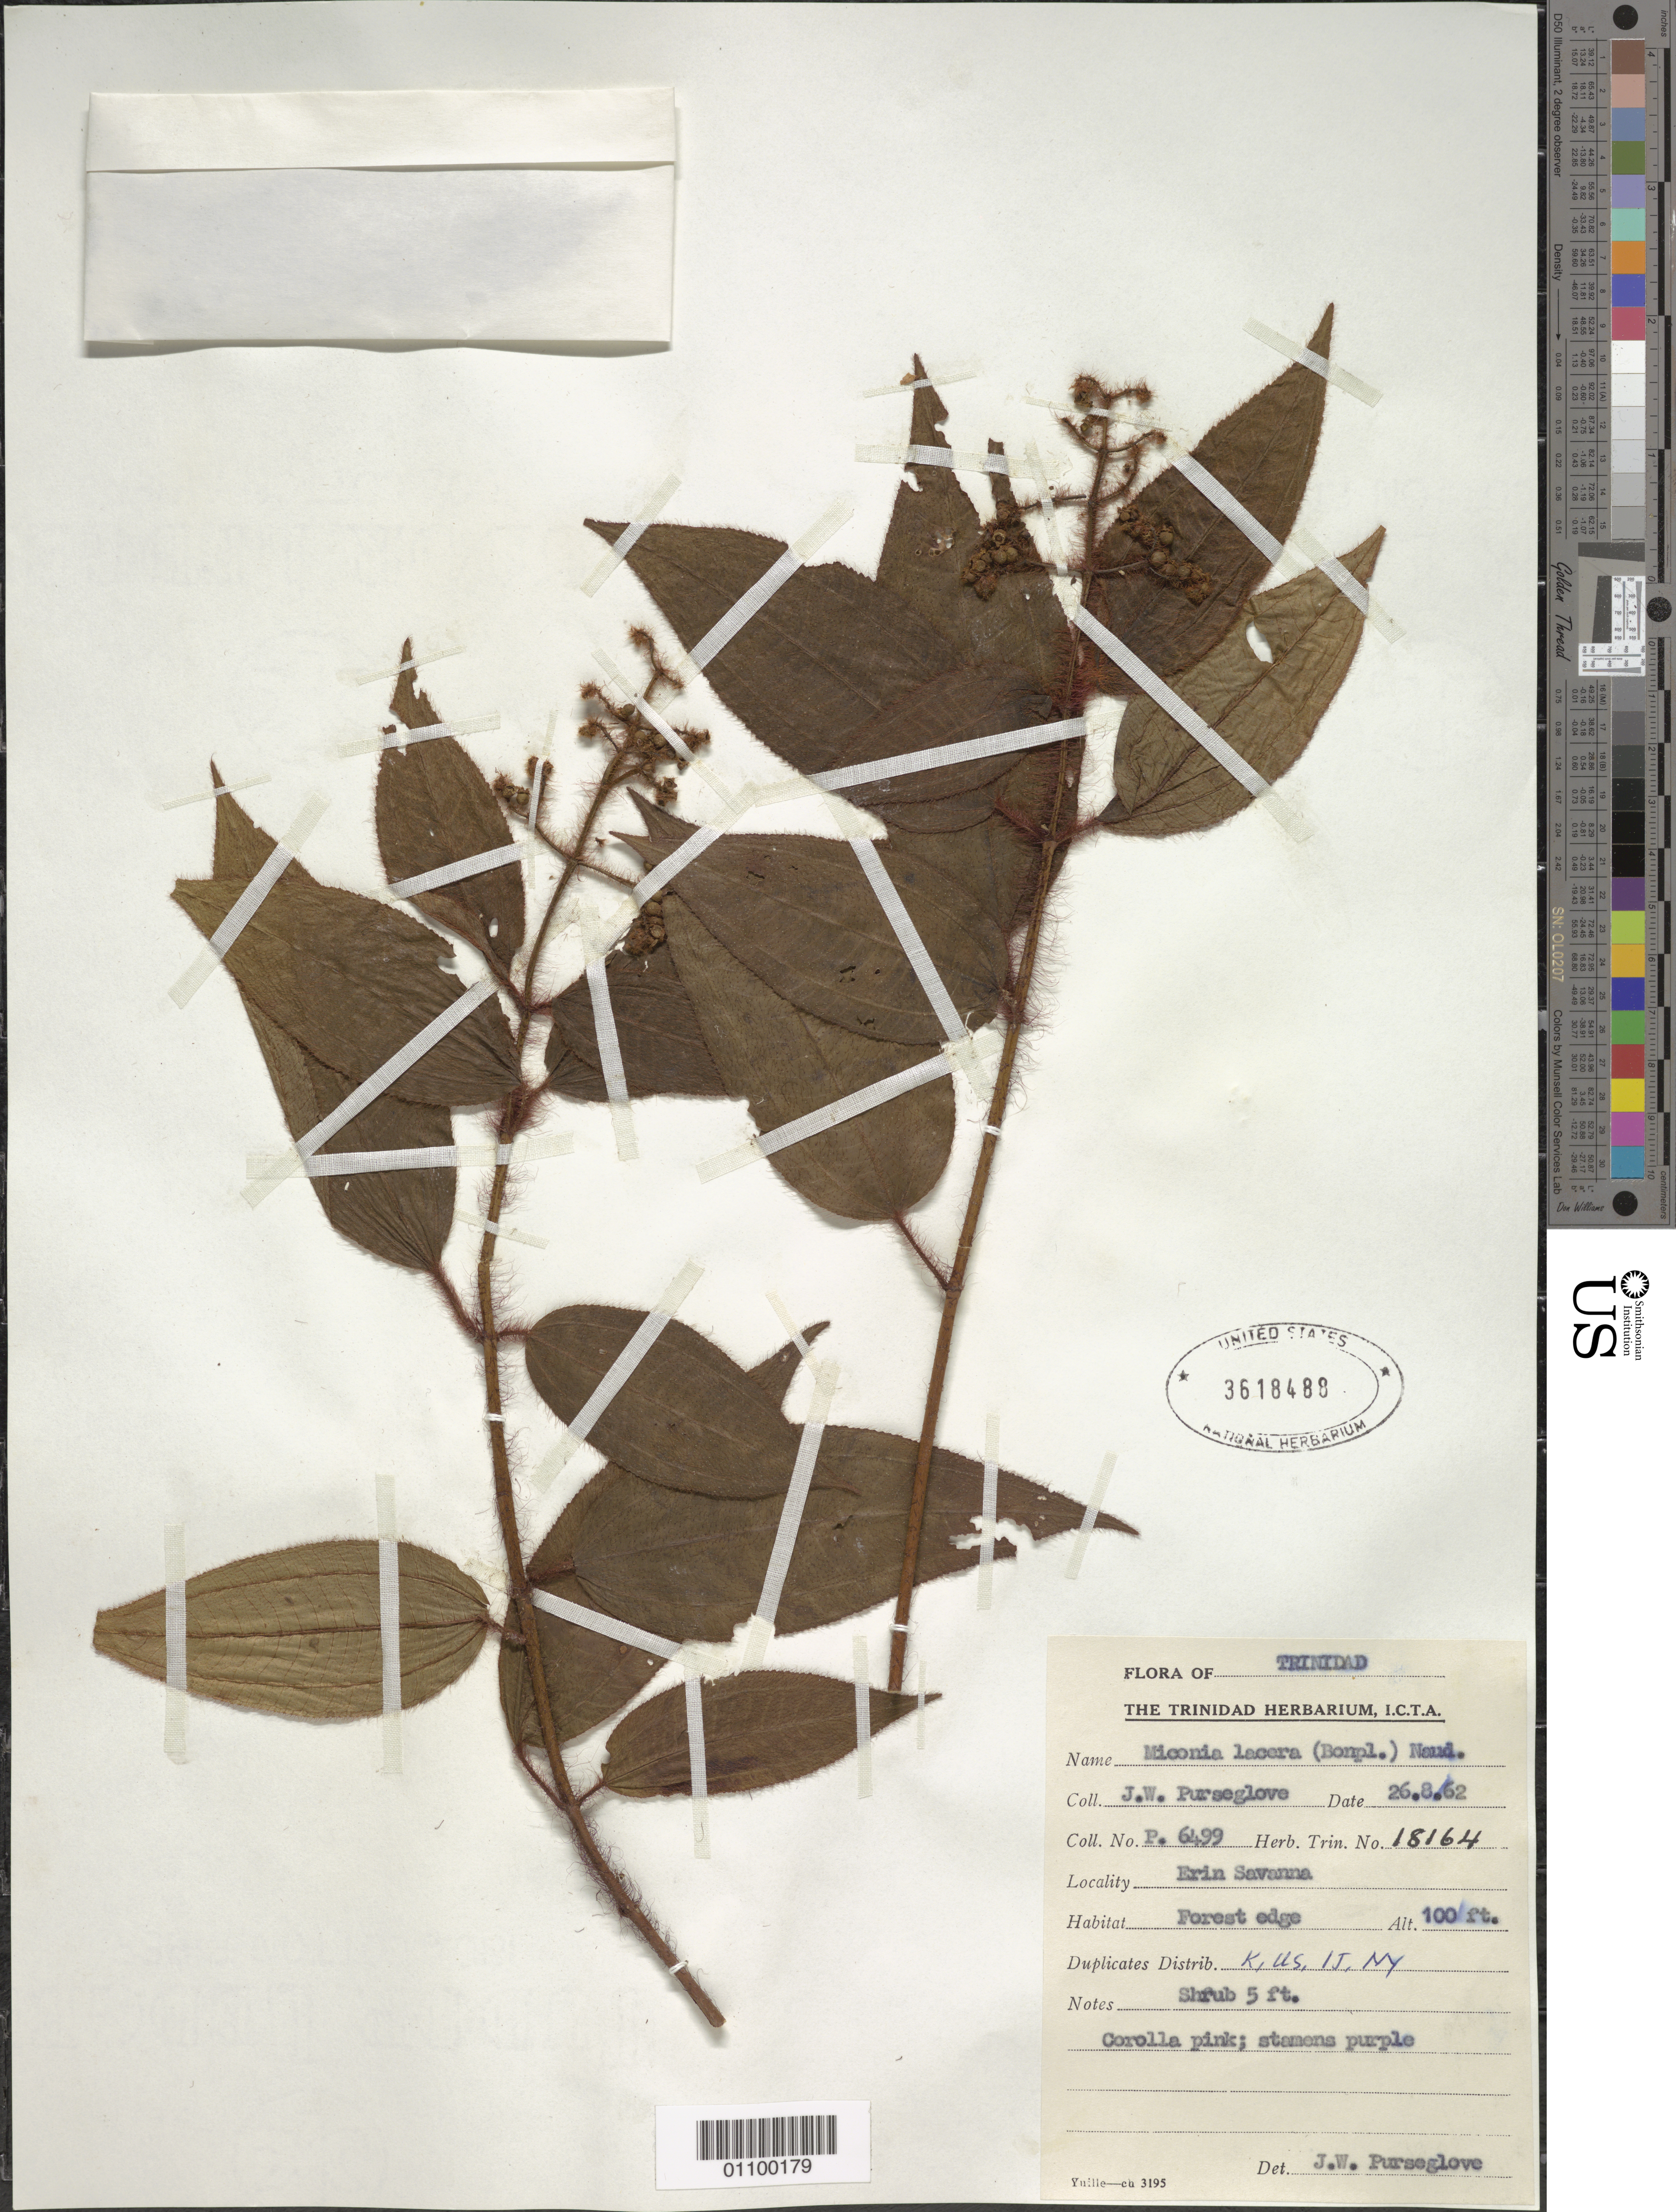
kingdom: Plantae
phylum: Tracheophyta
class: Magnoliopsida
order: Myrtales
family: Melastomataceae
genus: Miconia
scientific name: Miconia lacera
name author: (Bonpl.) Naudin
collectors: J. Purseglove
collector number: P.6499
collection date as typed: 26 Aug 1962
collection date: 1962-08-26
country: Trinidad and Tobago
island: Trinidad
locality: Erin savanna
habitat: Herb. Trin. No. 18164; Habitat forest edge;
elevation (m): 30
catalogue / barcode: US 3618488